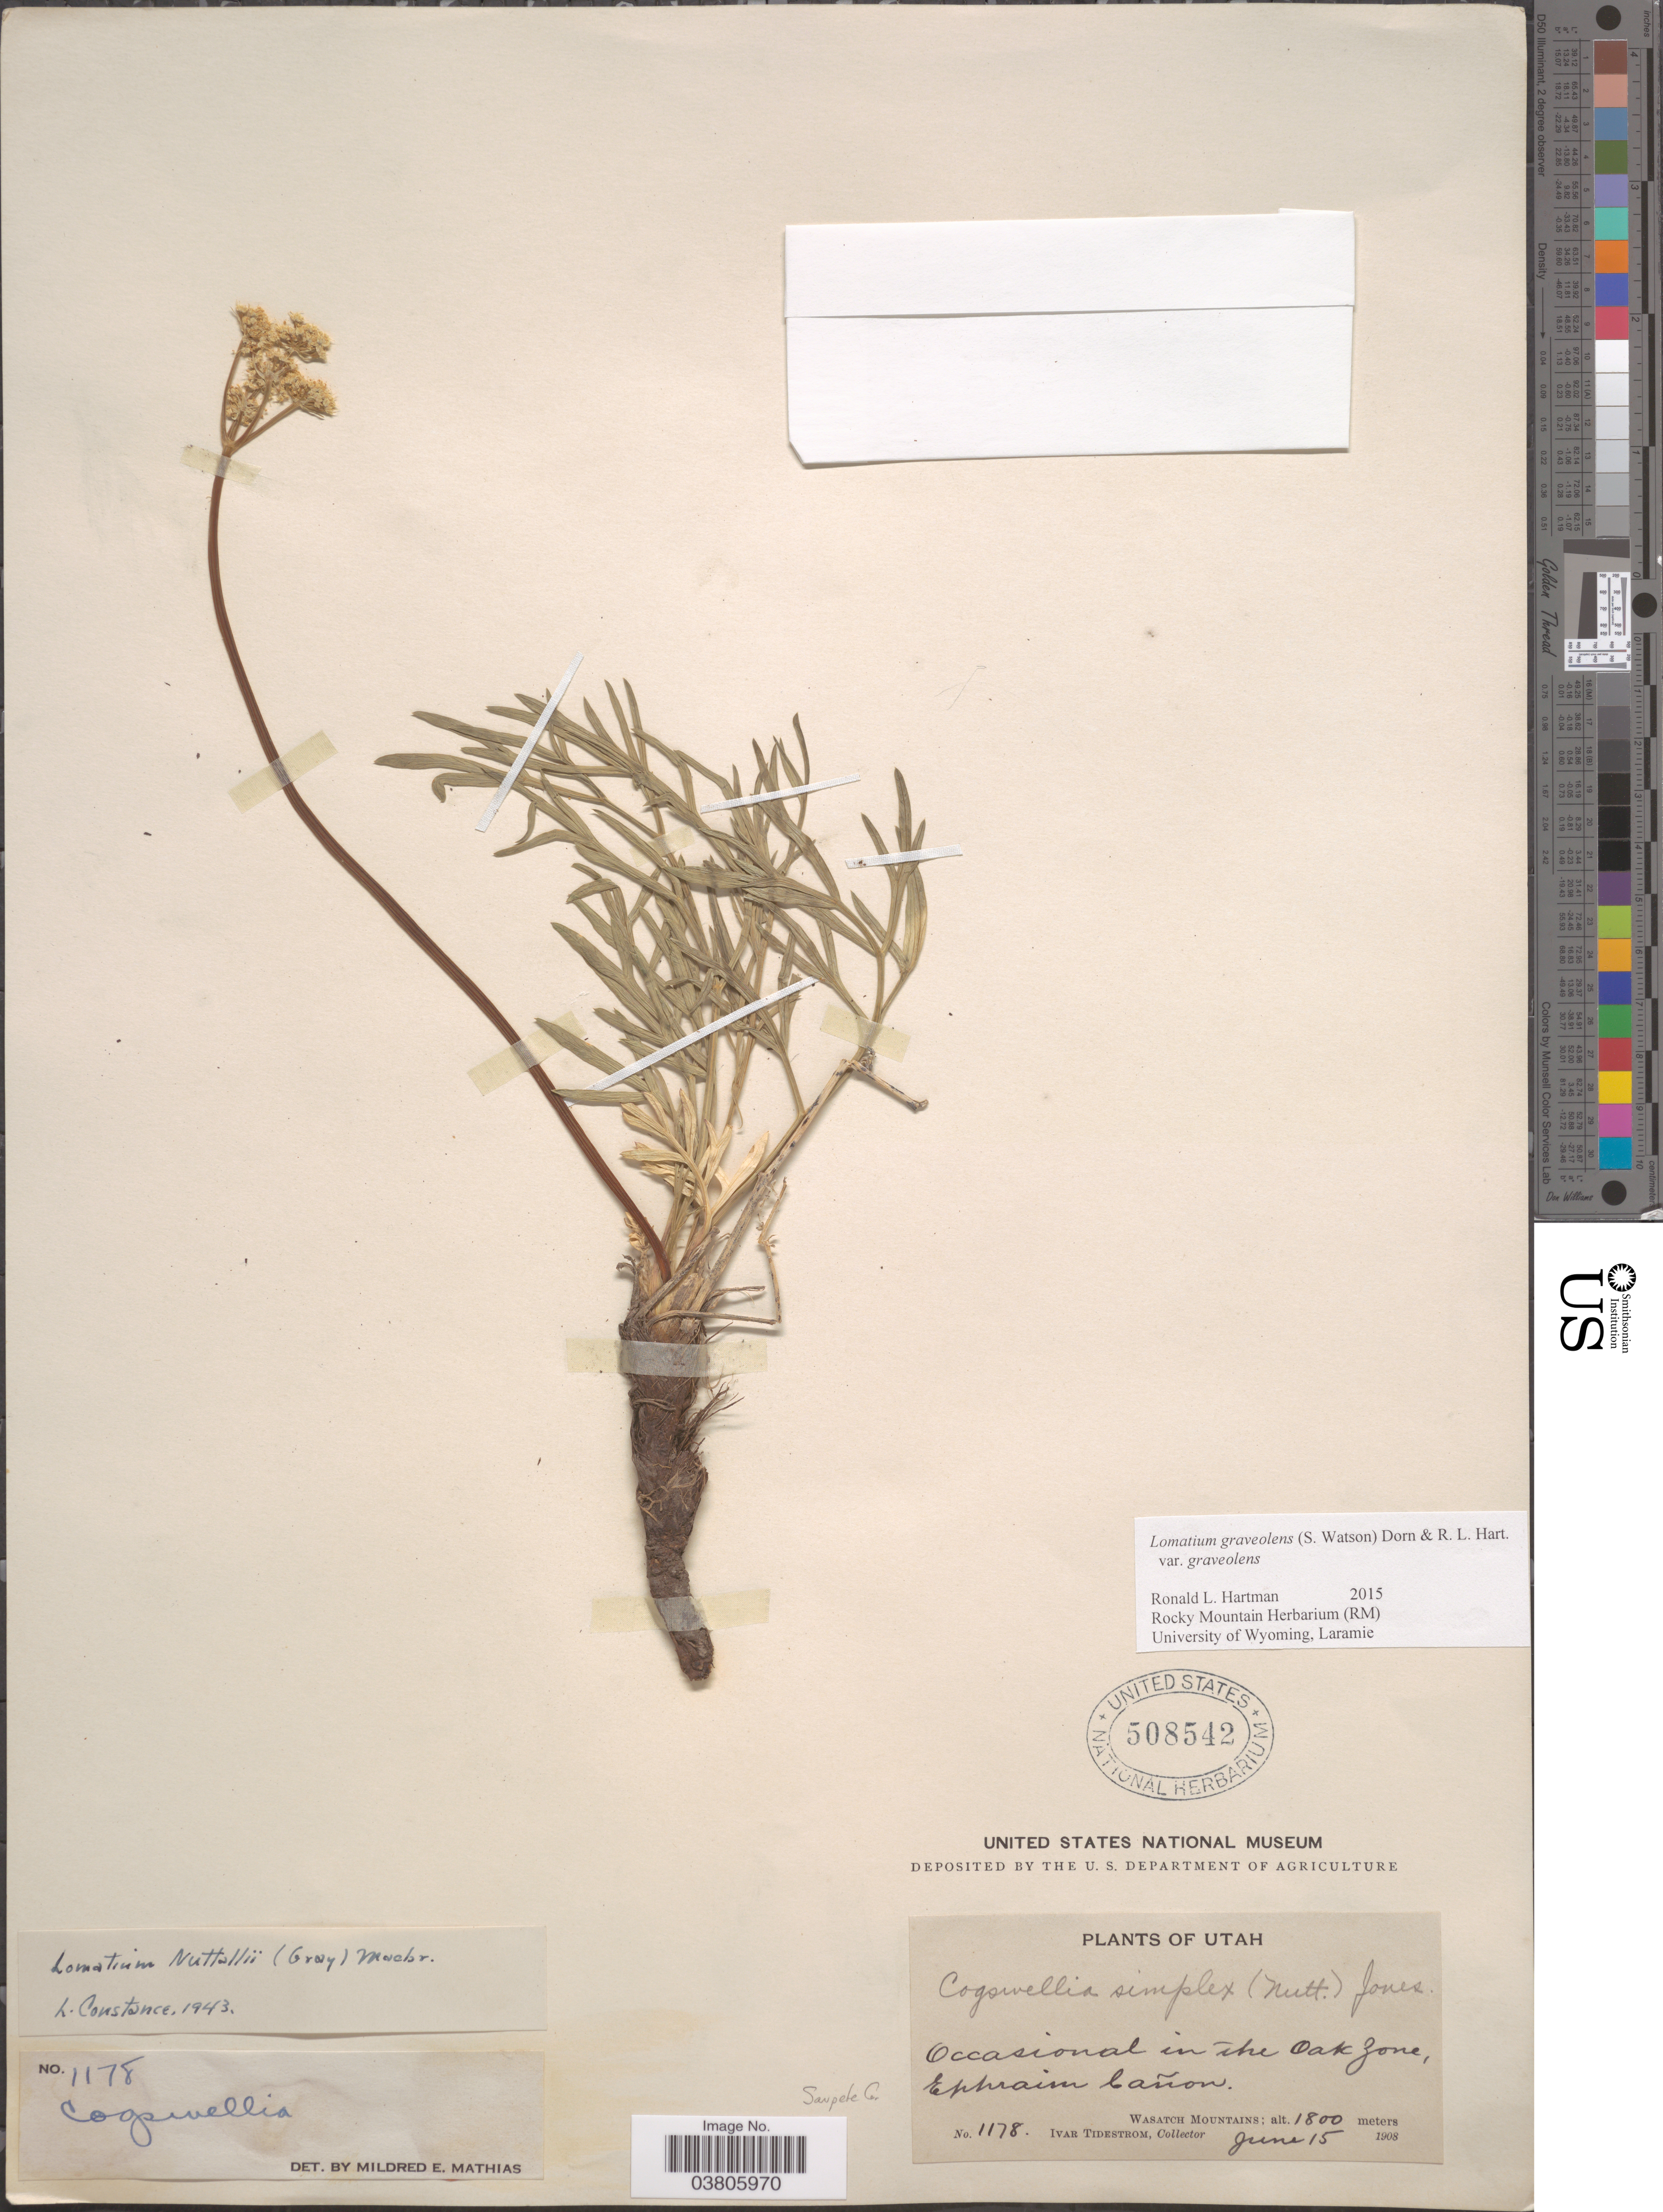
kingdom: Plantae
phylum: Tracheophyta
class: Magnoliopsida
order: Apiales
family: Apiaceae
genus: Lomatium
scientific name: Lomatium graveolens var. graveolens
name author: (S. Watson) Dorn & R.L. Hartm.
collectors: I. F. Tidestrom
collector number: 1178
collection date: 1908-06-15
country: United States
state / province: Utah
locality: Oak Zone, Ephraim Cañon. Wasatch Mountains. San Pete Co.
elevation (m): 1800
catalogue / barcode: US 508542